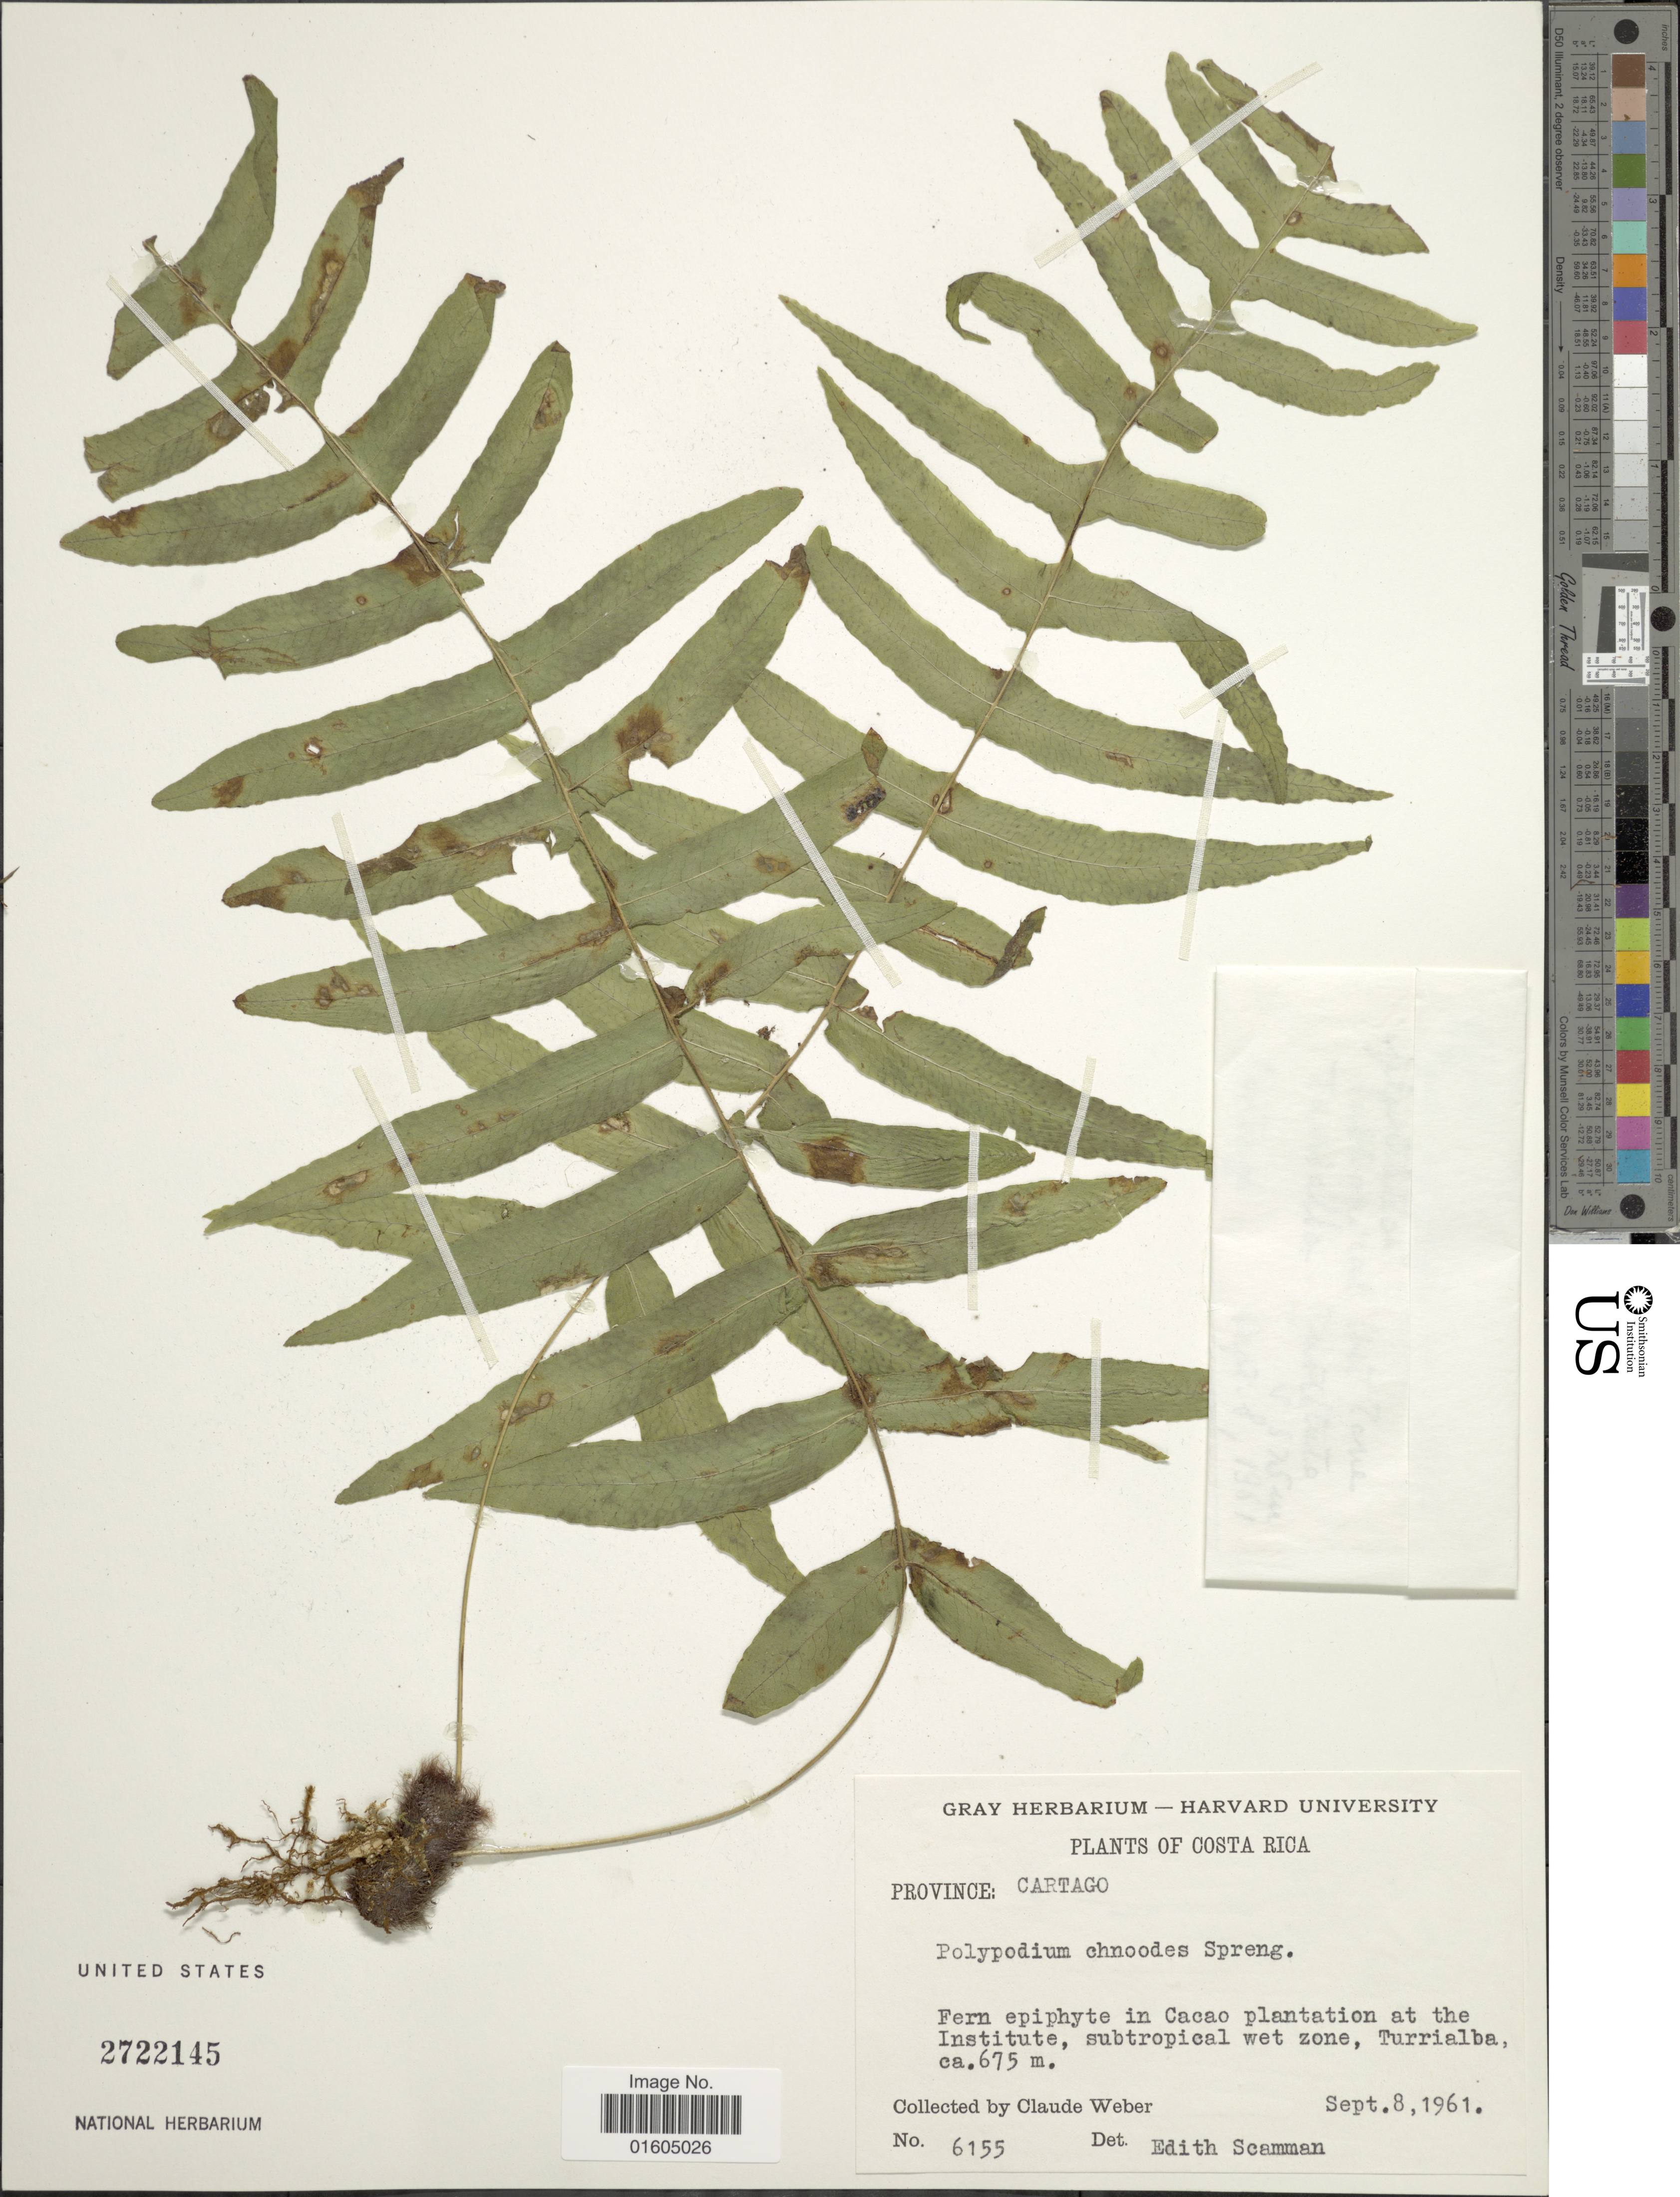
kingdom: Plantae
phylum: Tracheophyta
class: Polypodiopsida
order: Polypodiales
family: Polypodiaceae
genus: Serpocaulon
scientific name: Serpocaulon dissimile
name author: (L.) A.R. Sm.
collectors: C. Weber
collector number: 6155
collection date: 1961-09-08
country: Costa Rica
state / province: Cartago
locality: Costa Rica. Province: Cartago. in Cacao plantation at the Institute, subtropical wet zone, Turrialba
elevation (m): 675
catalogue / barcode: US 2722145